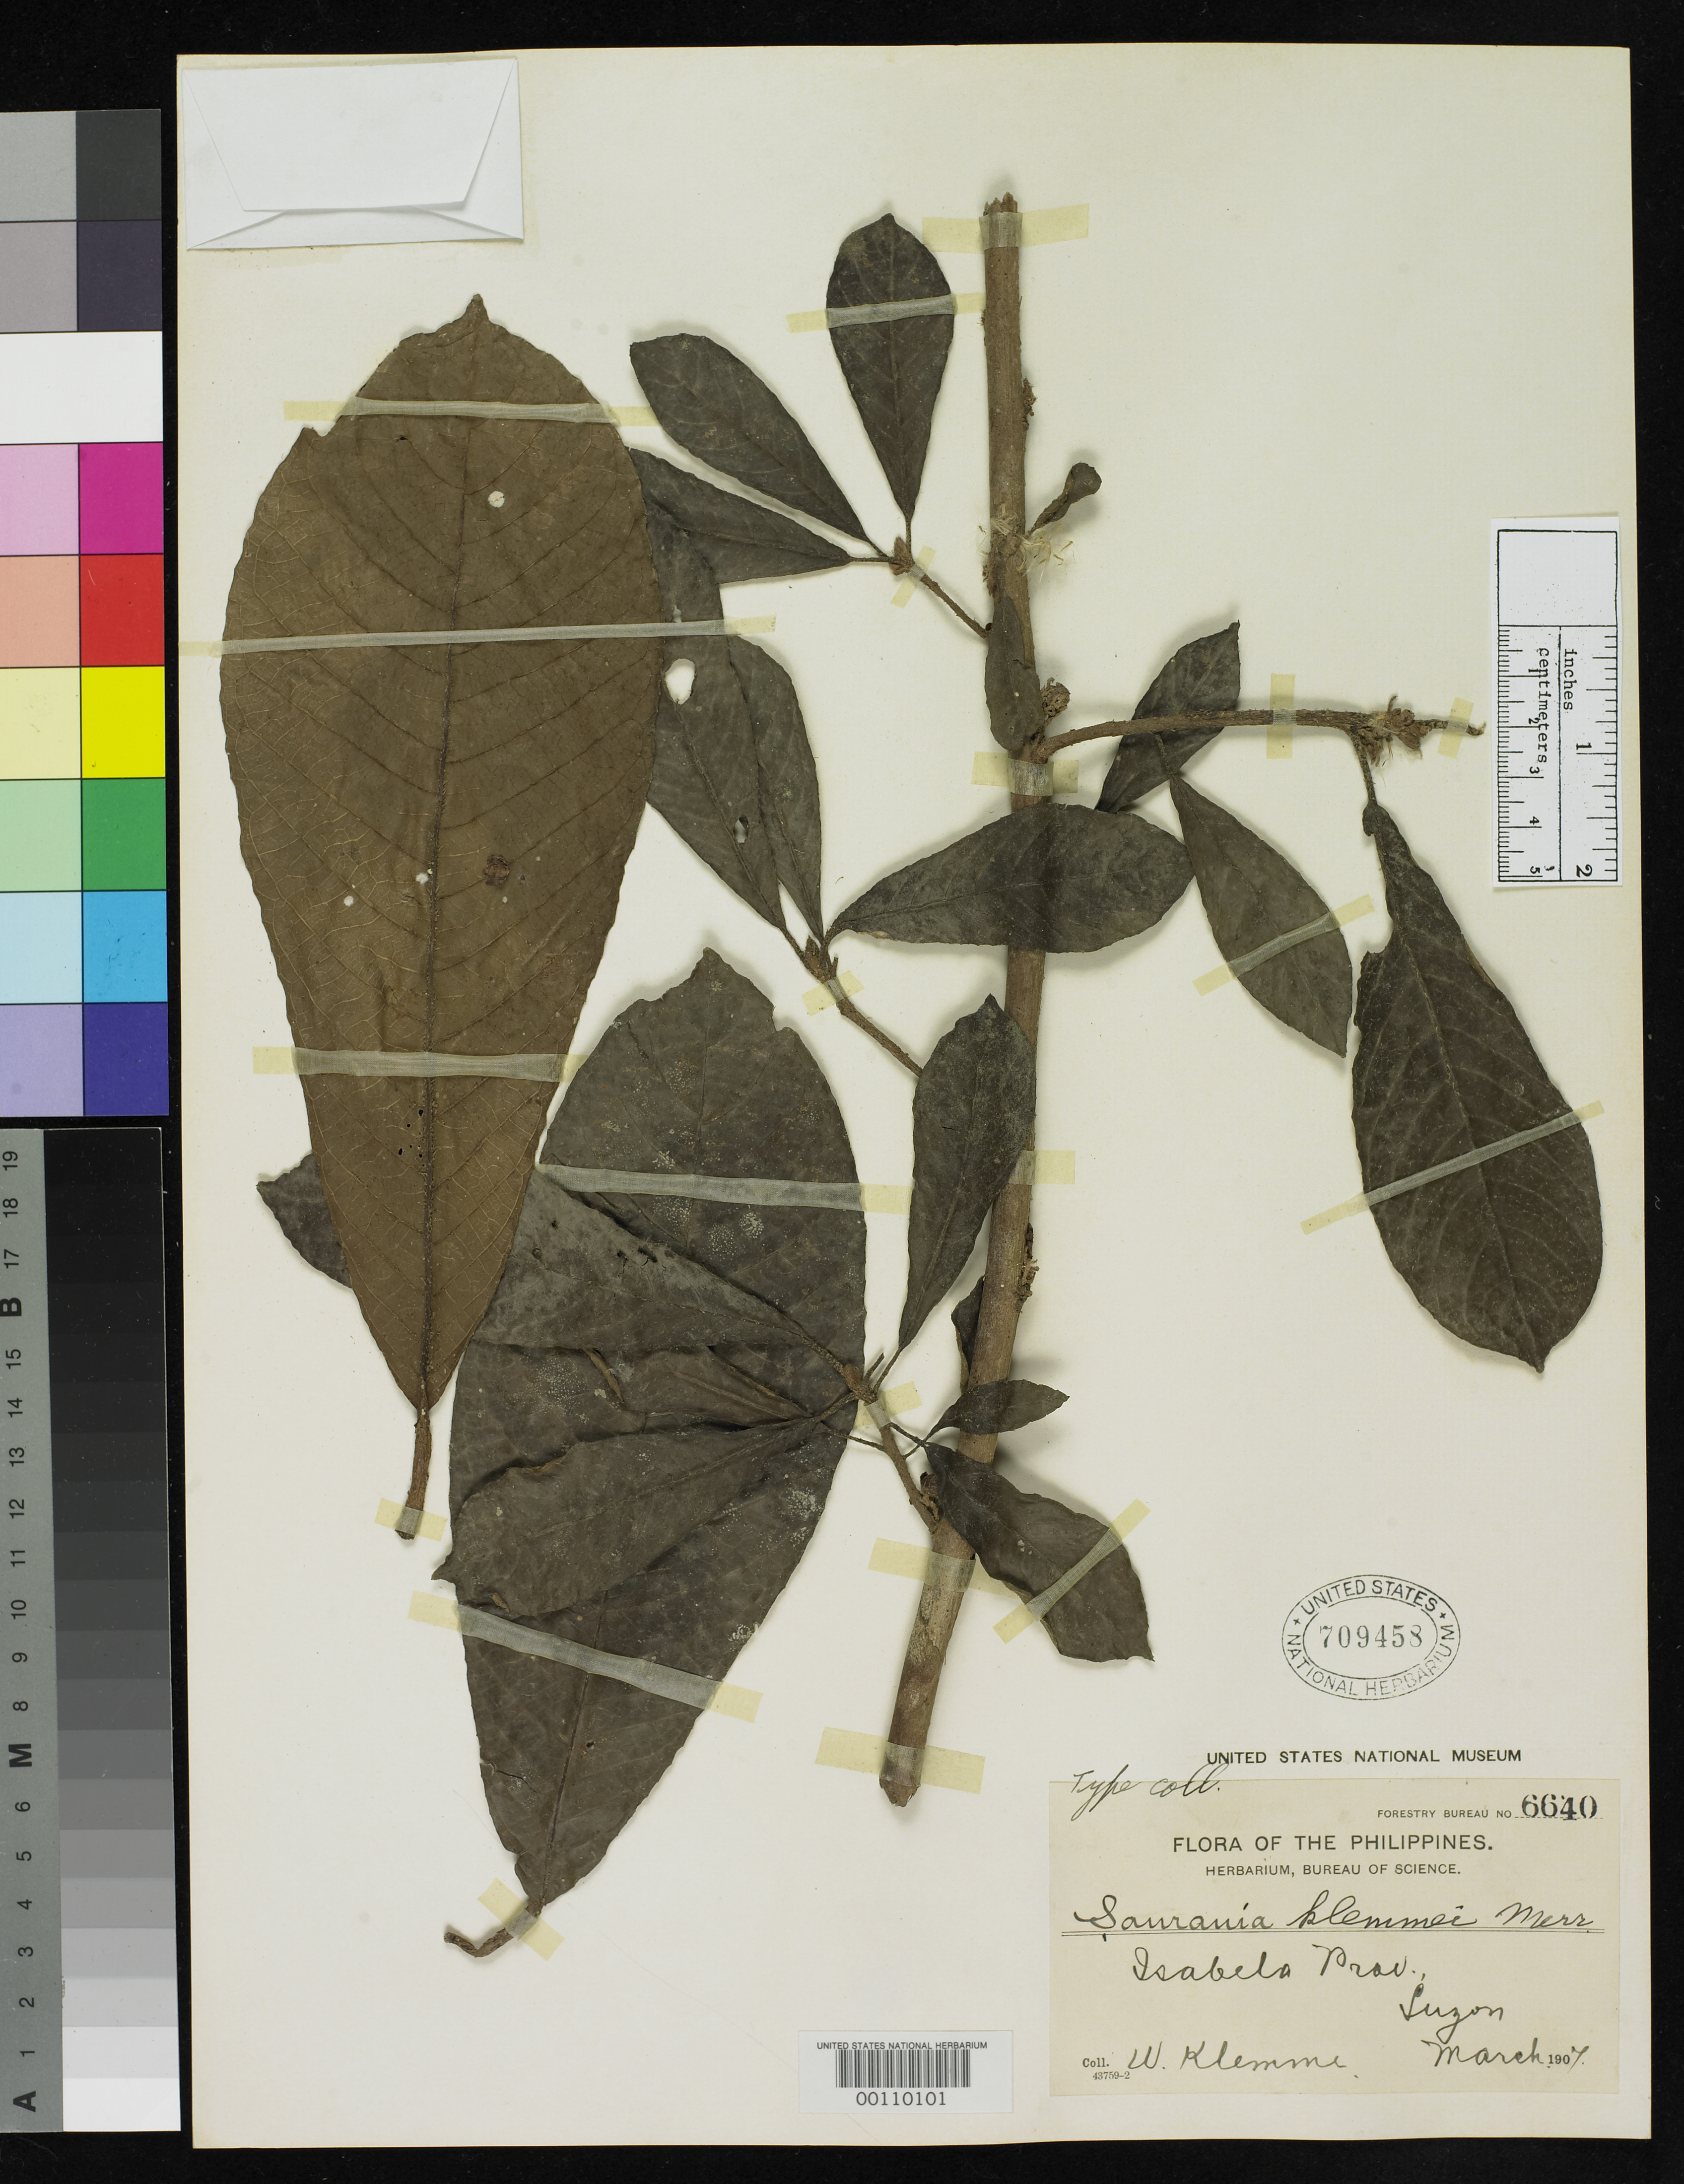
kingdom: Plantae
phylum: Tracheophyta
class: Magnoliopsida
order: Ericales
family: Actinidiaceae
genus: Saurauia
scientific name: Saurauia klemmei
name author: Merr.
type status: Isotype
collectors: W. Klemme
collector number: For. Bur. 6640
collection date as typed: Mar 1907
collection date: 1907-03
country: Philippines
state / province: Cagayan Valley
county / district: Isabela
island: Luzon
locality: Near Ilagan.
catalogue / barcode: US 709458